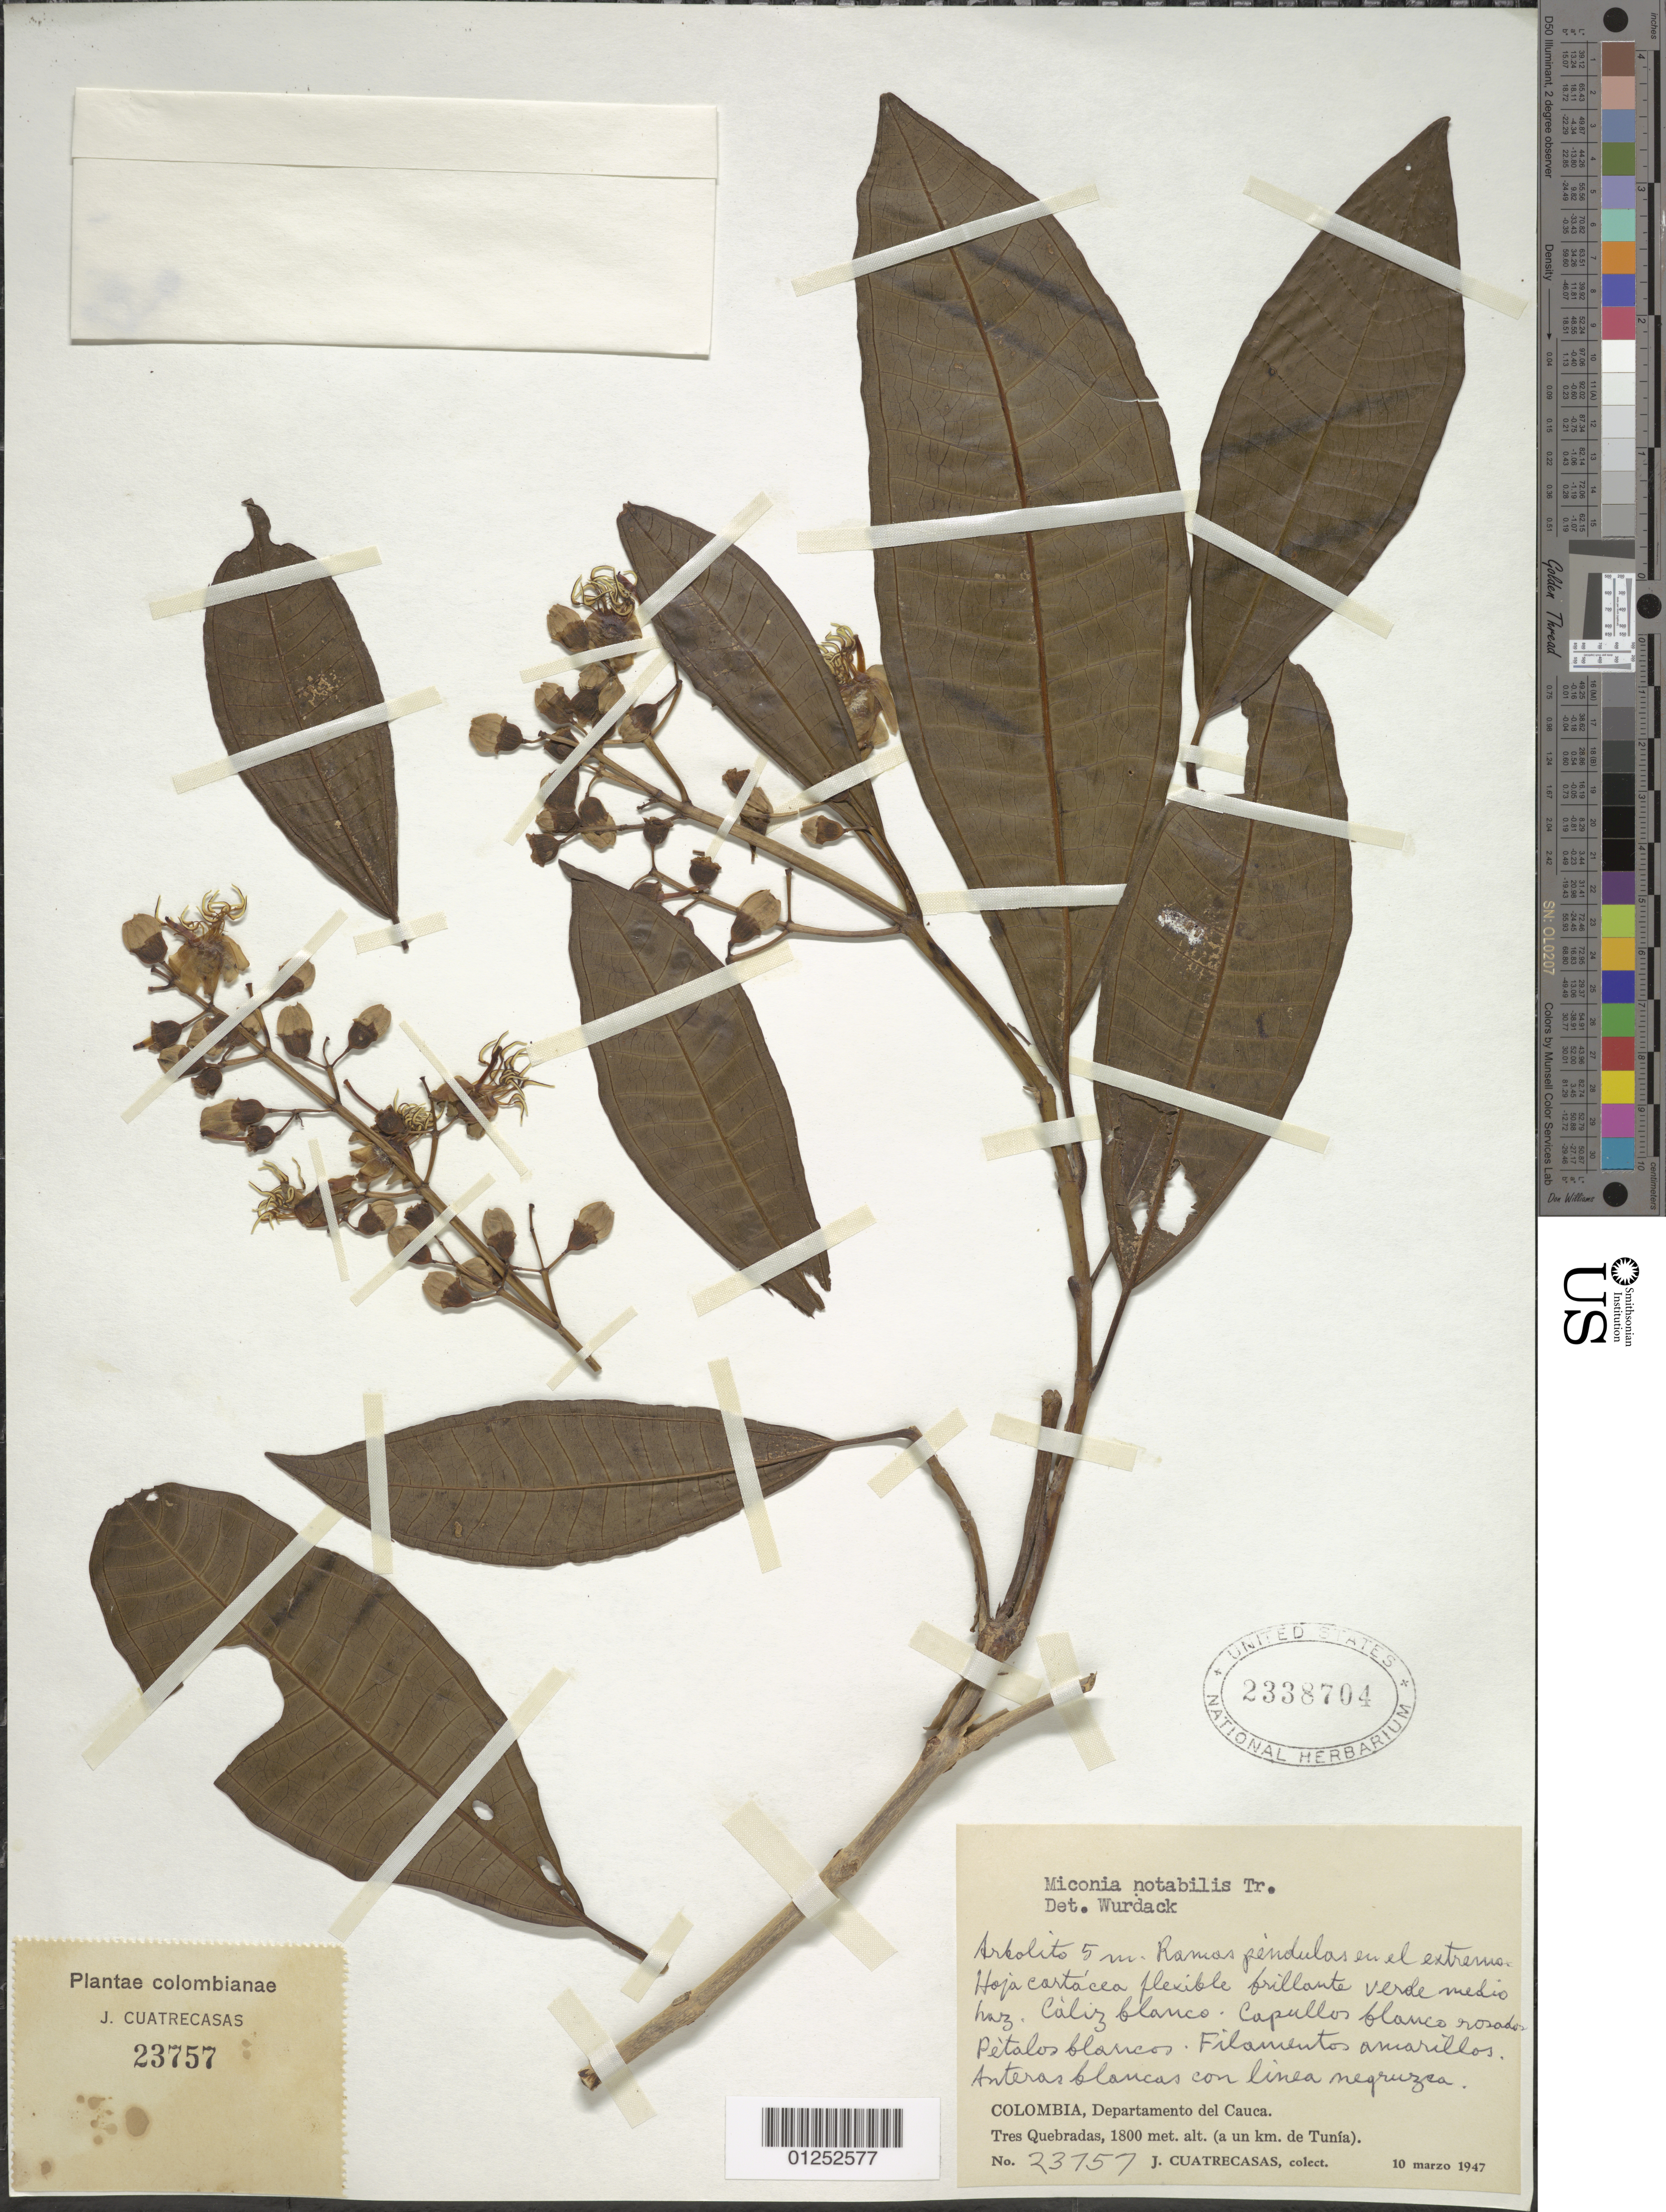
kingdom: Plantae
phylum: Tracheophyta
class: Magnoliopsida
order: Myrtales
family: Melastomataceae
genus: Miconia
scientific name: Miconia notabilis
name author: Triana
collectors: J. Cuatrecasas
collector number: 23757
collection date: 1947-03-10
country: Colombia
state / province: Cauca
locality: Tres Quesbradas (a un km. de Tunia)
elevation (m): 1800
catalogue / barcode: US 2338704